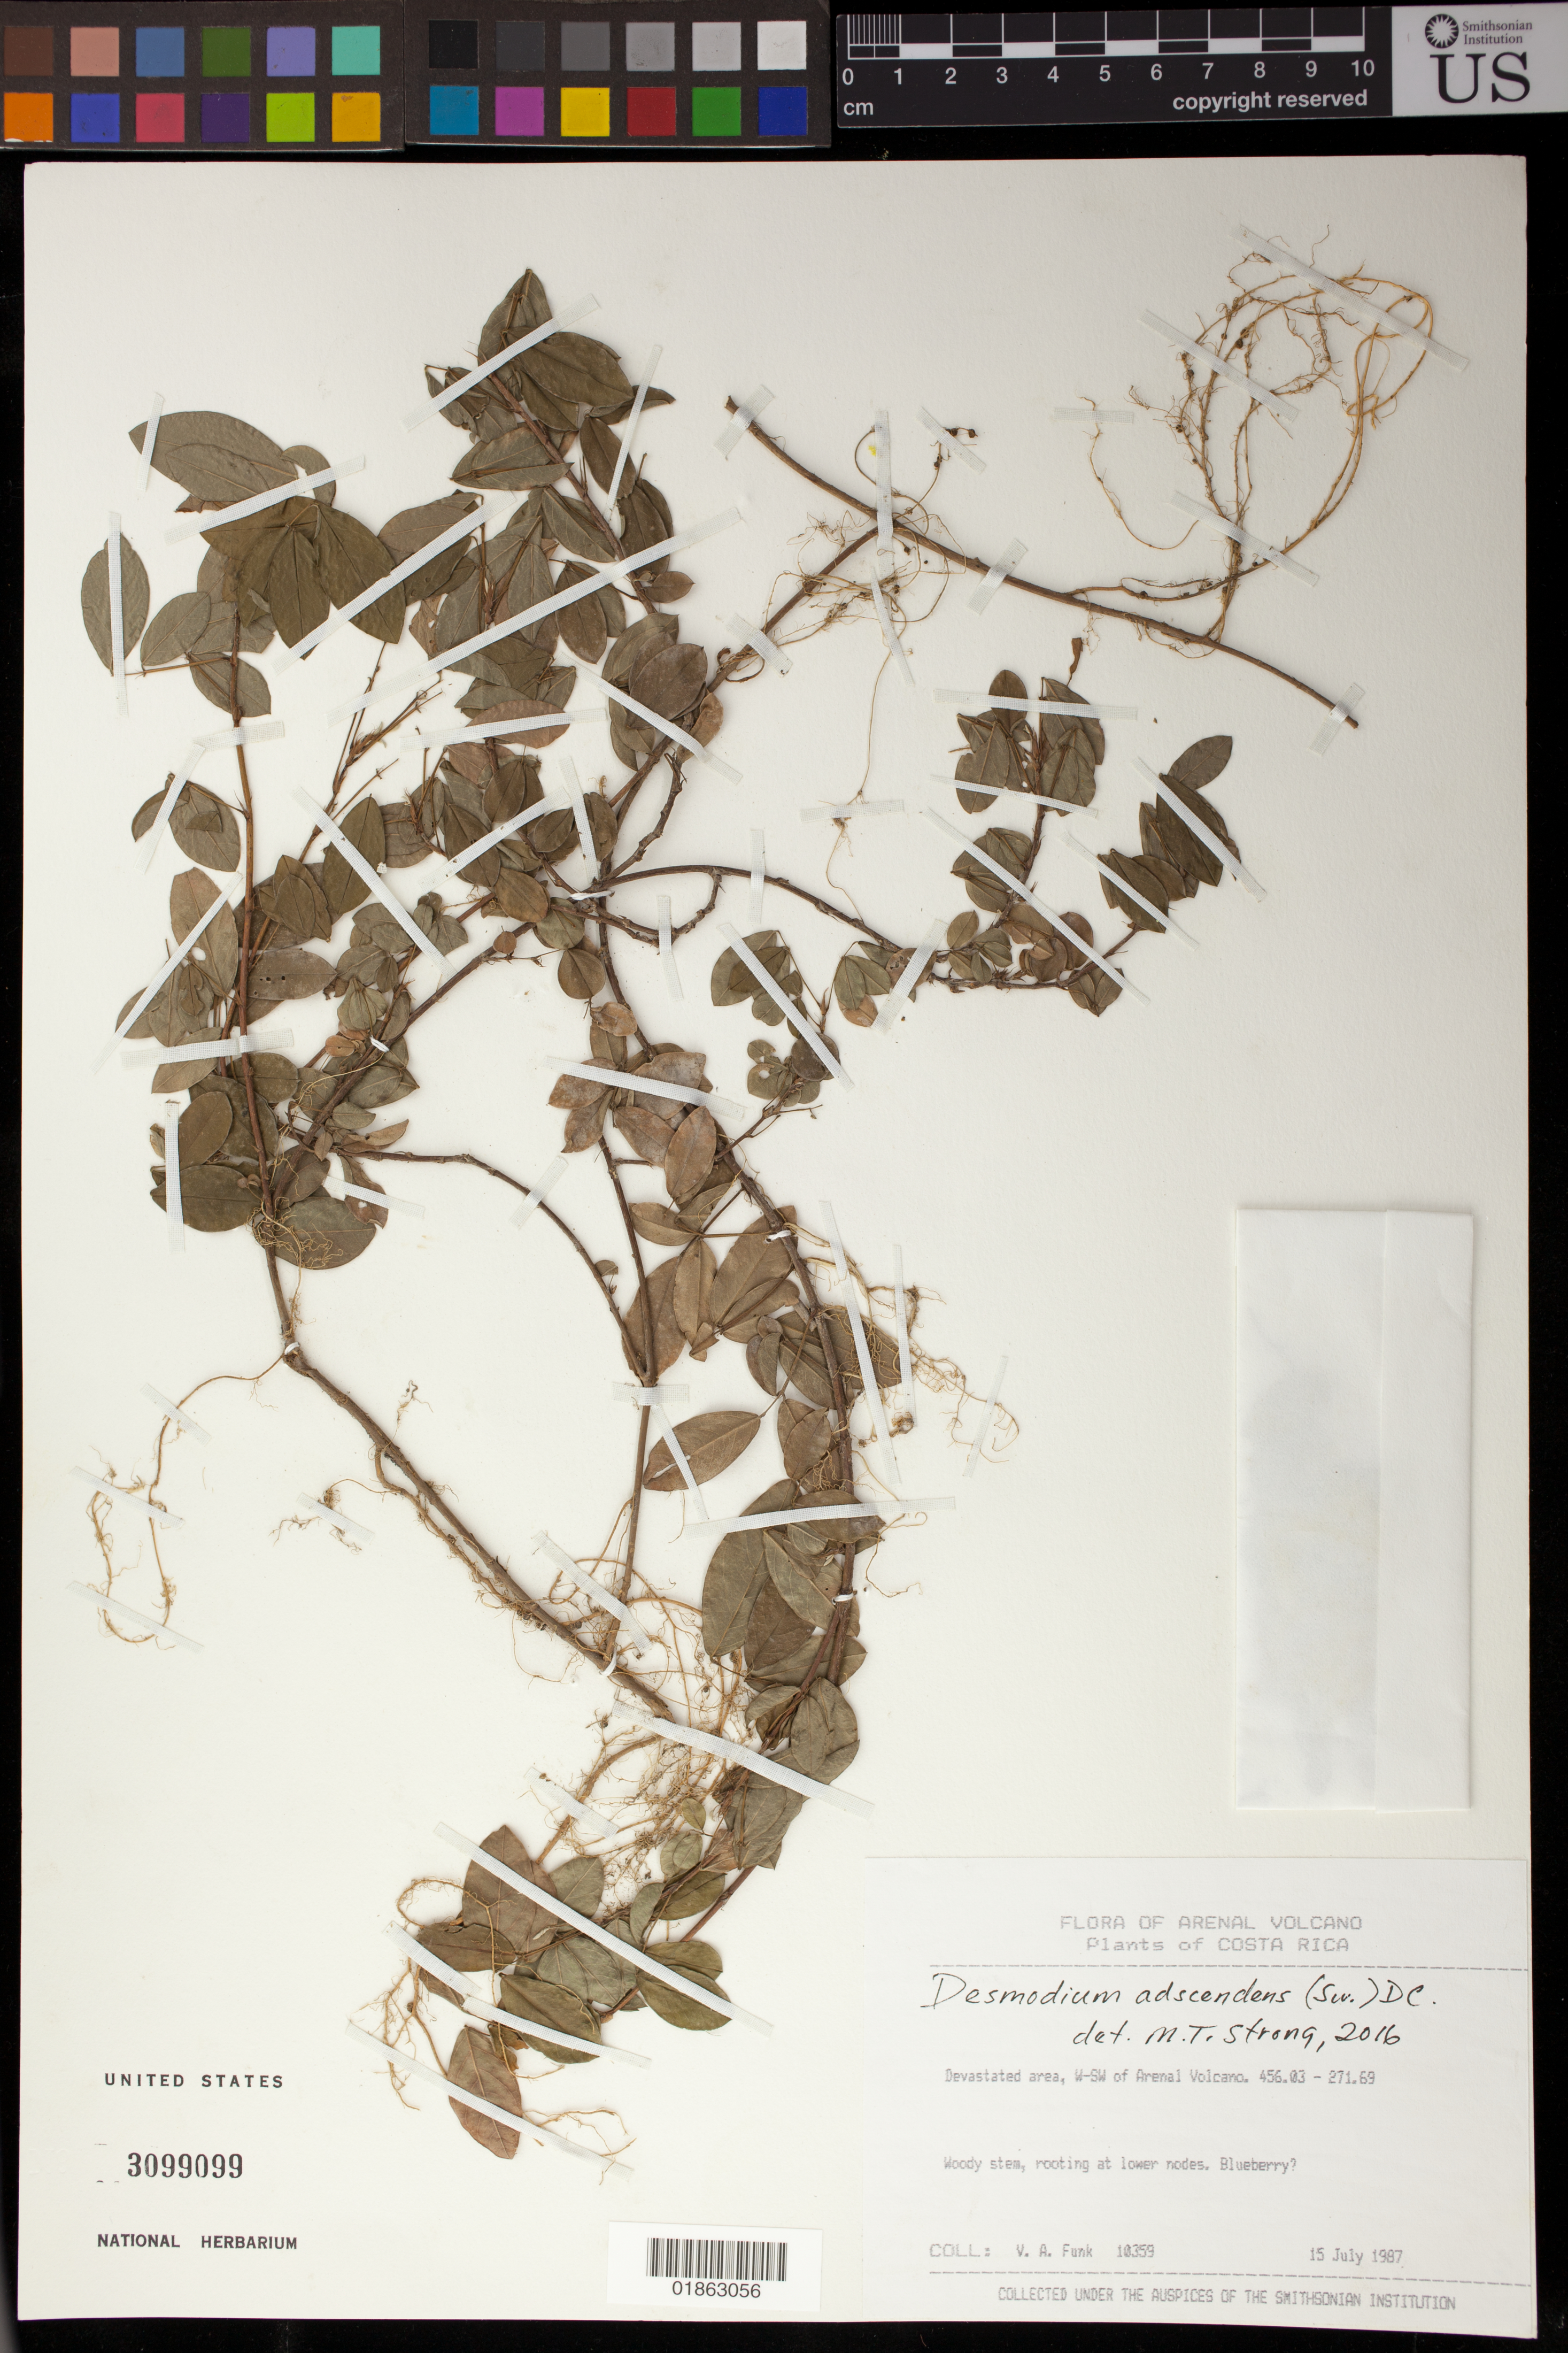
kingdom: Plantae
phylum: Tracheophyta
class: Magnoliopsida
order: Fabales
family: Fabaceae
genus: Grona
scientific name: Grona adscendens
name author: (Sw.) H. Ohashi & K. Ohashi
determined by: Strong, Mark T., (BOT), Smithsonian Institution - National Museum of Natural History (UNITED STATES)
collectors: V. Funk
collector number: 10359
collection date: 1987-07-15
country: Costa Rica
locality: W-SW of Arenal Volcano. 456.03 - 271.69.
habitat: Devastated area.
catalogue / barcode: US 3099099